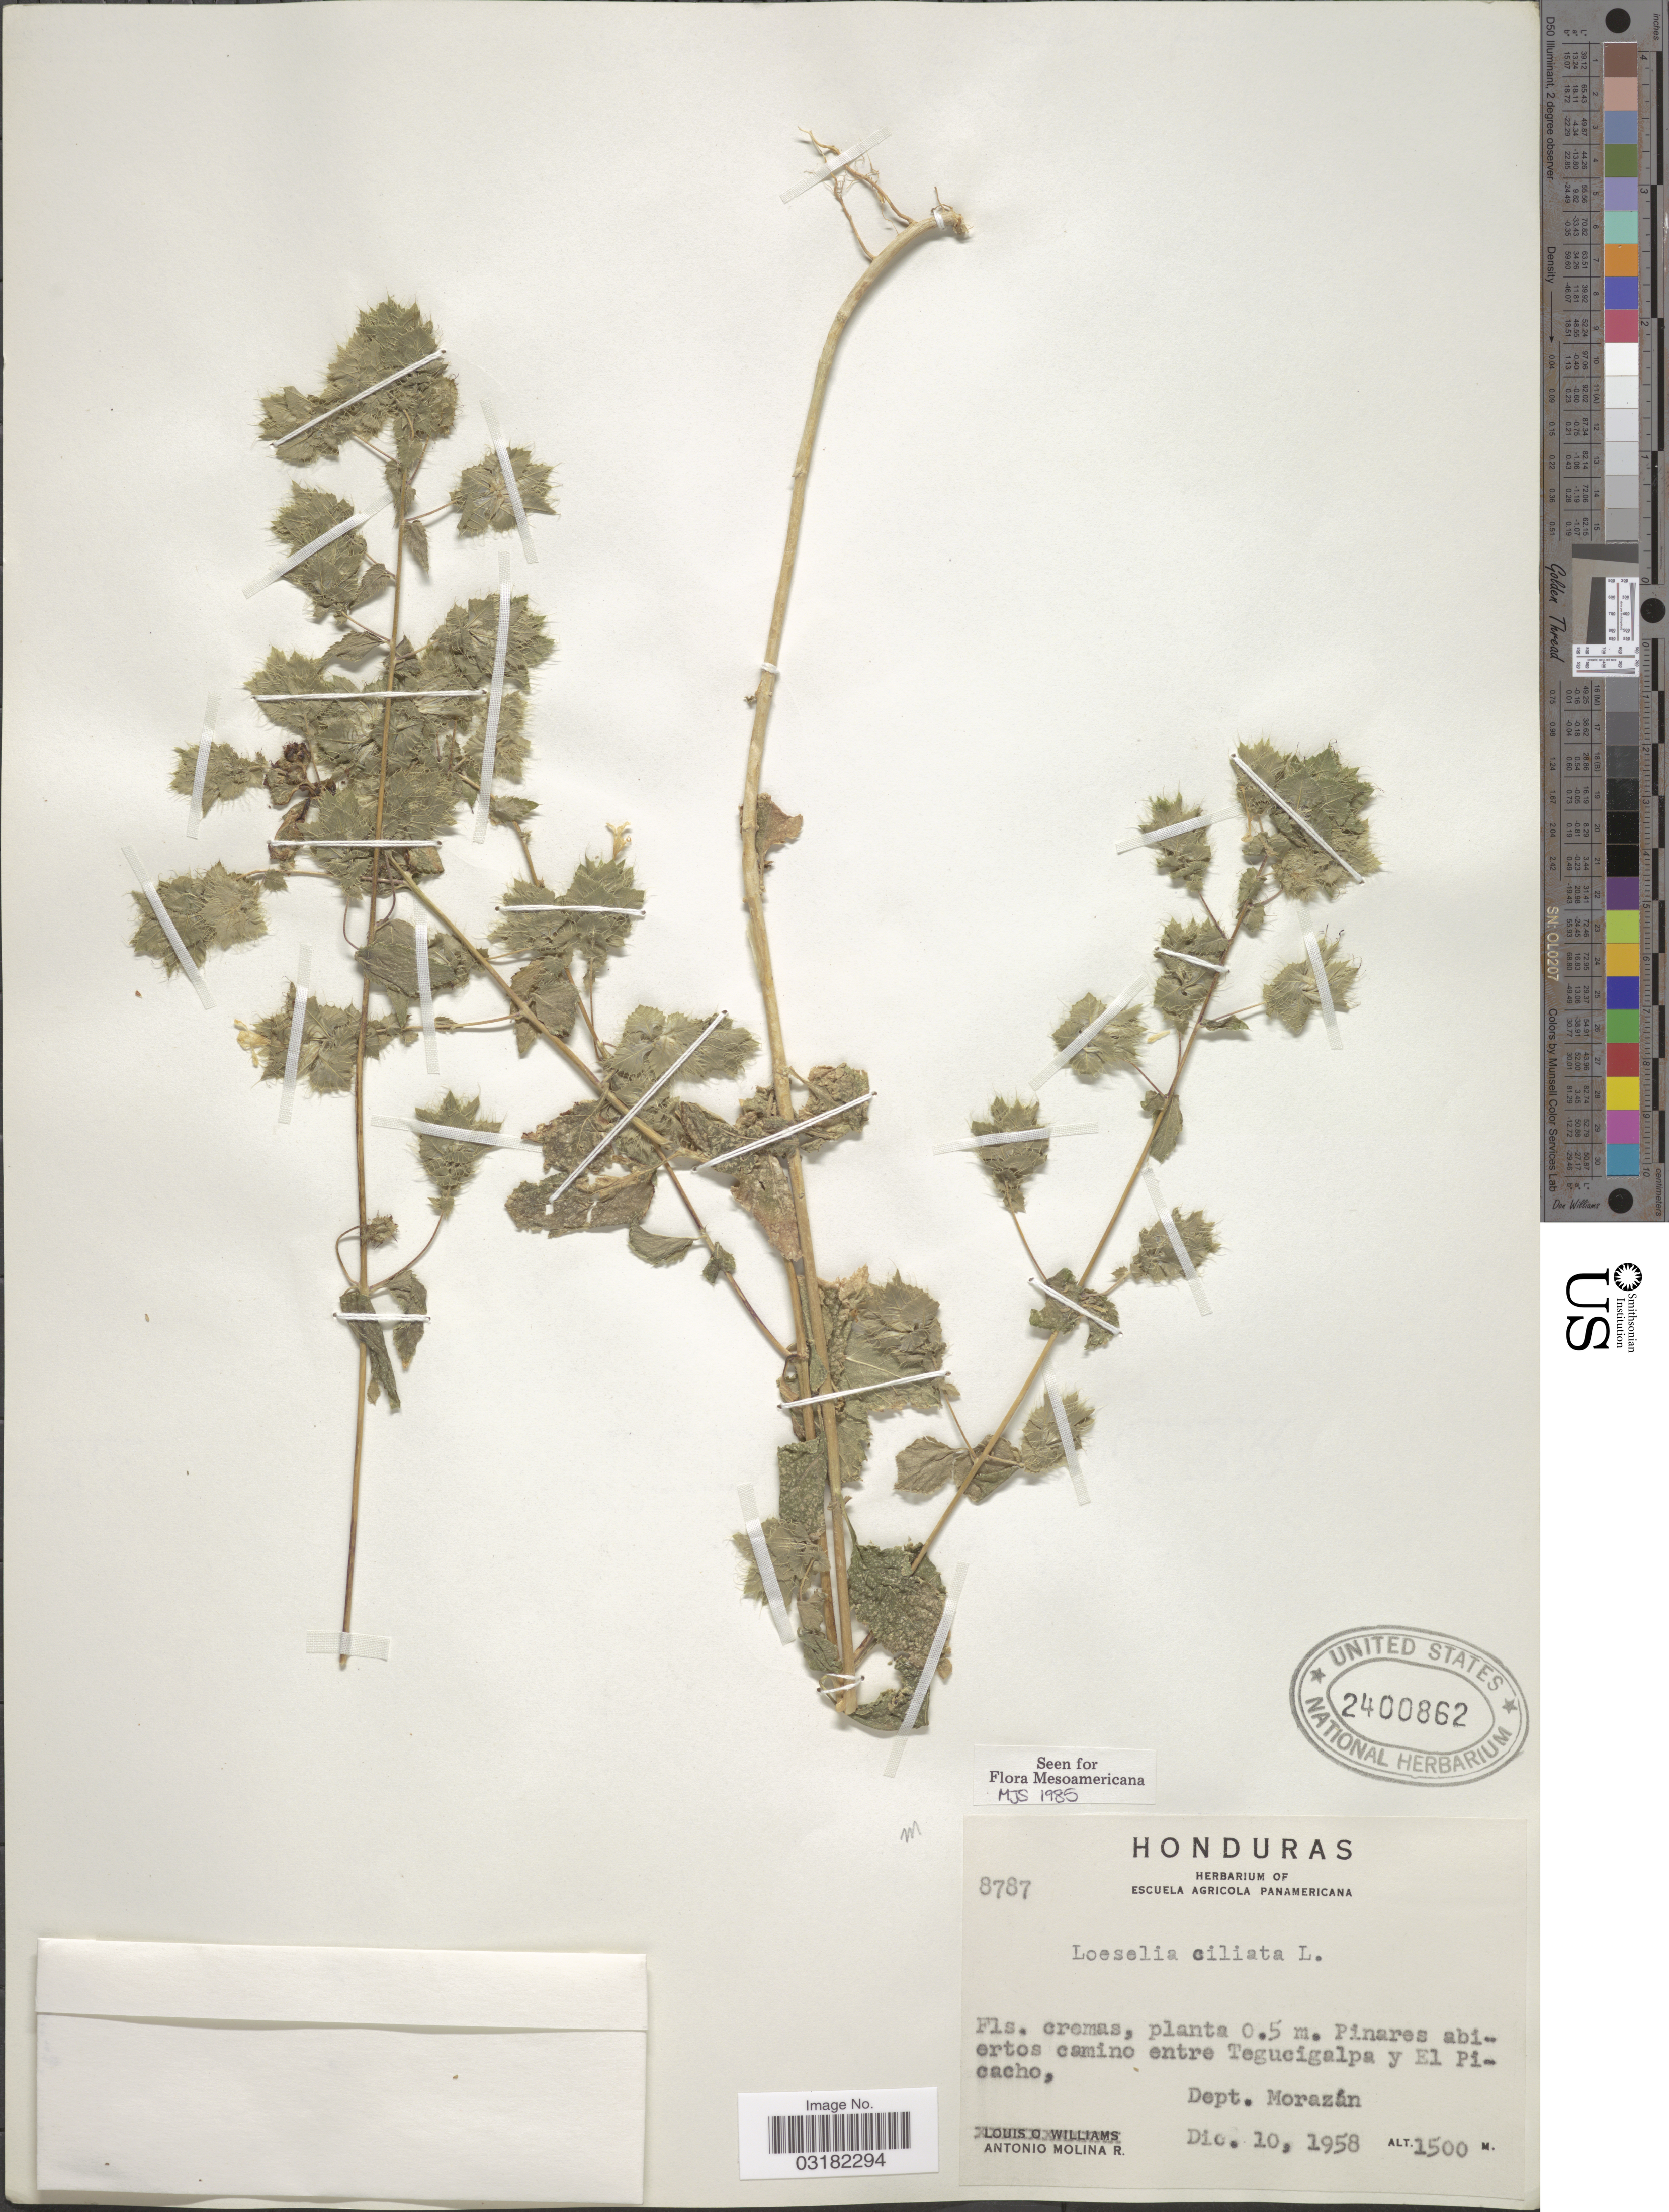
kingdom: Plantae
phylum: Tracheophyta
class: Magnoliopsida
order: Ericales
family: Polemoniaceae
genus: Loeselia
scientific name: Loeselia ciliata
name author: L.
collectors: A. Molina R.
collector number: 8787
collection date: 1958-12-10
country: Honduras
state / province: Fco. Morazán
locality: Pinares abiertos camino entre Tegucigalpa y El Picacho, Dept. Morazán.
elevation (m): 1500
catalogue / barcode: US 2400862